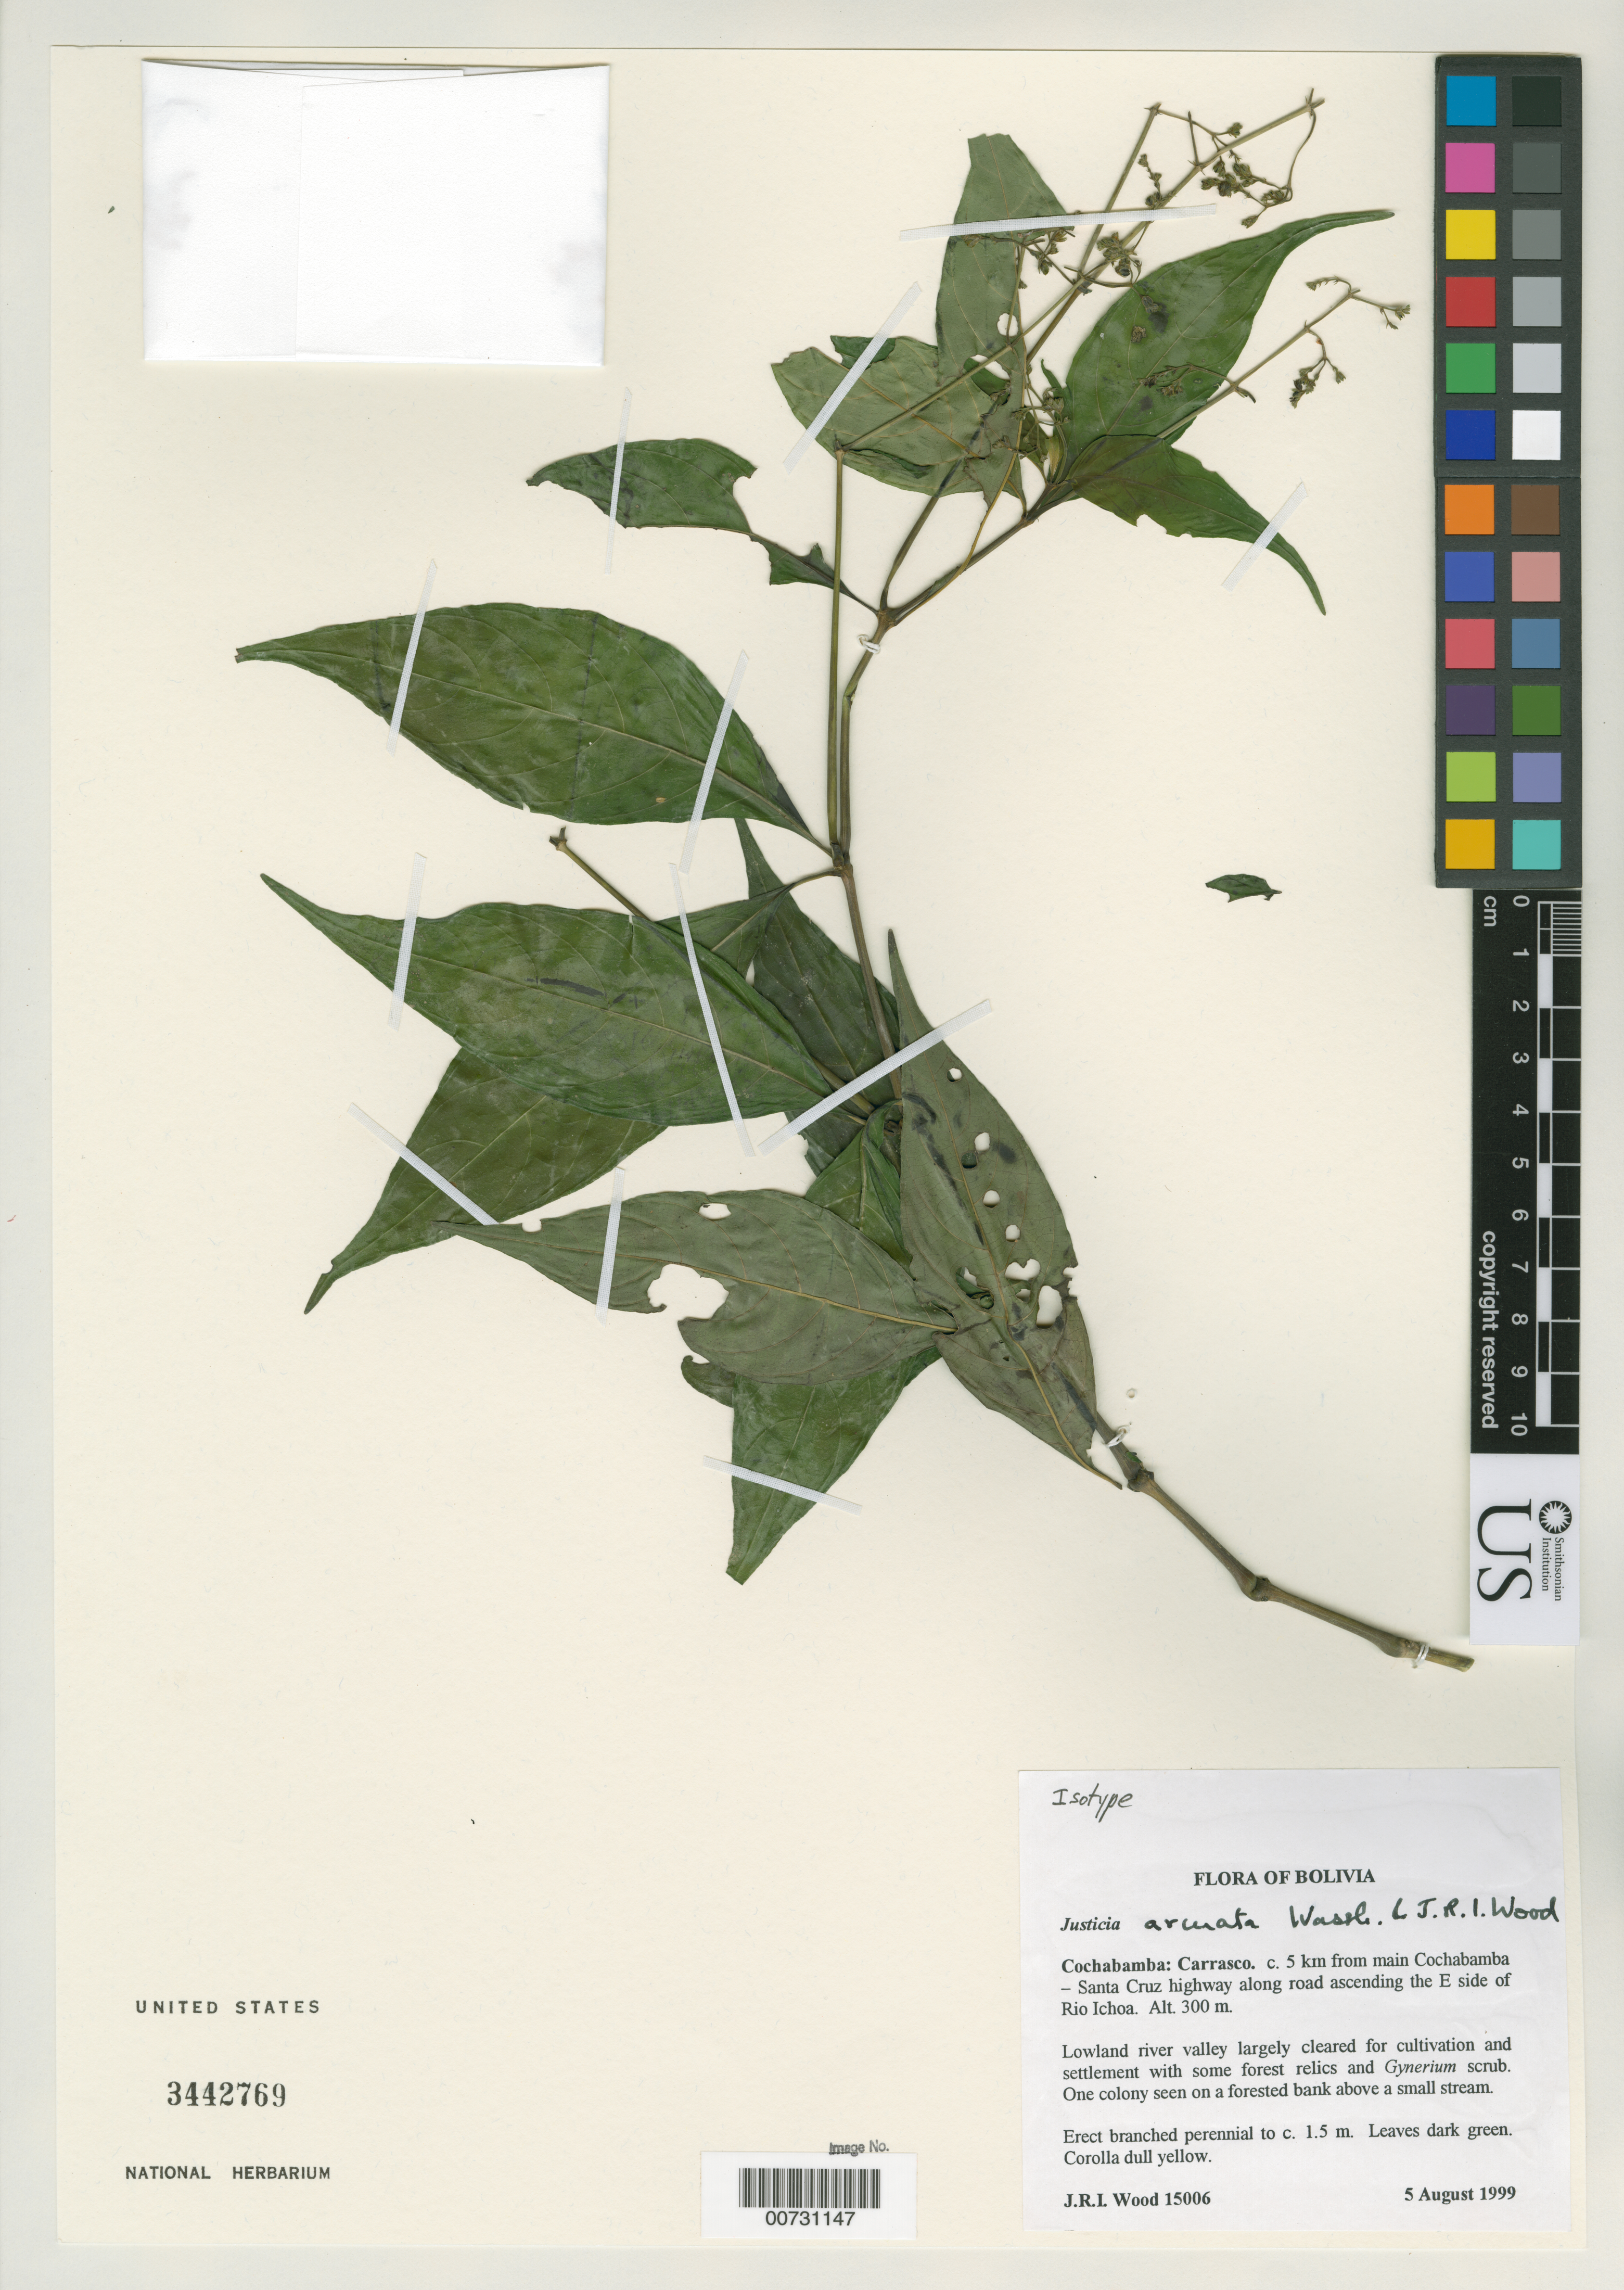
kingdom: Plantae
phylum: Tracheophyta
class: Magnoliopsida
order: Lamiales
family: Acanthaceae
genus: Justicia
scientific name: Justicia arcuata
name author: Wassh. & J.R.I. Wood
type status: Isotype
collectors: J. R. I. Wood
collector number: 15006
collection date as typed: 05 Aug 1999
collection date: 1999-08-05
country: Bolivia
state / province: Cochabamba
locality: Cochabamba: Carrasco. C. 5 km from main Cochabamba - Santa Cruz highway along road ascending the E side of Rio Ichoa.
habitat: Lowland river valley largely cleared for cultivation and settlement with some forest relics and Gynerium scrub. One colony seen on a forested bank above a small stream.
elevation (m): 300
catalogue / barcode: US 3442769